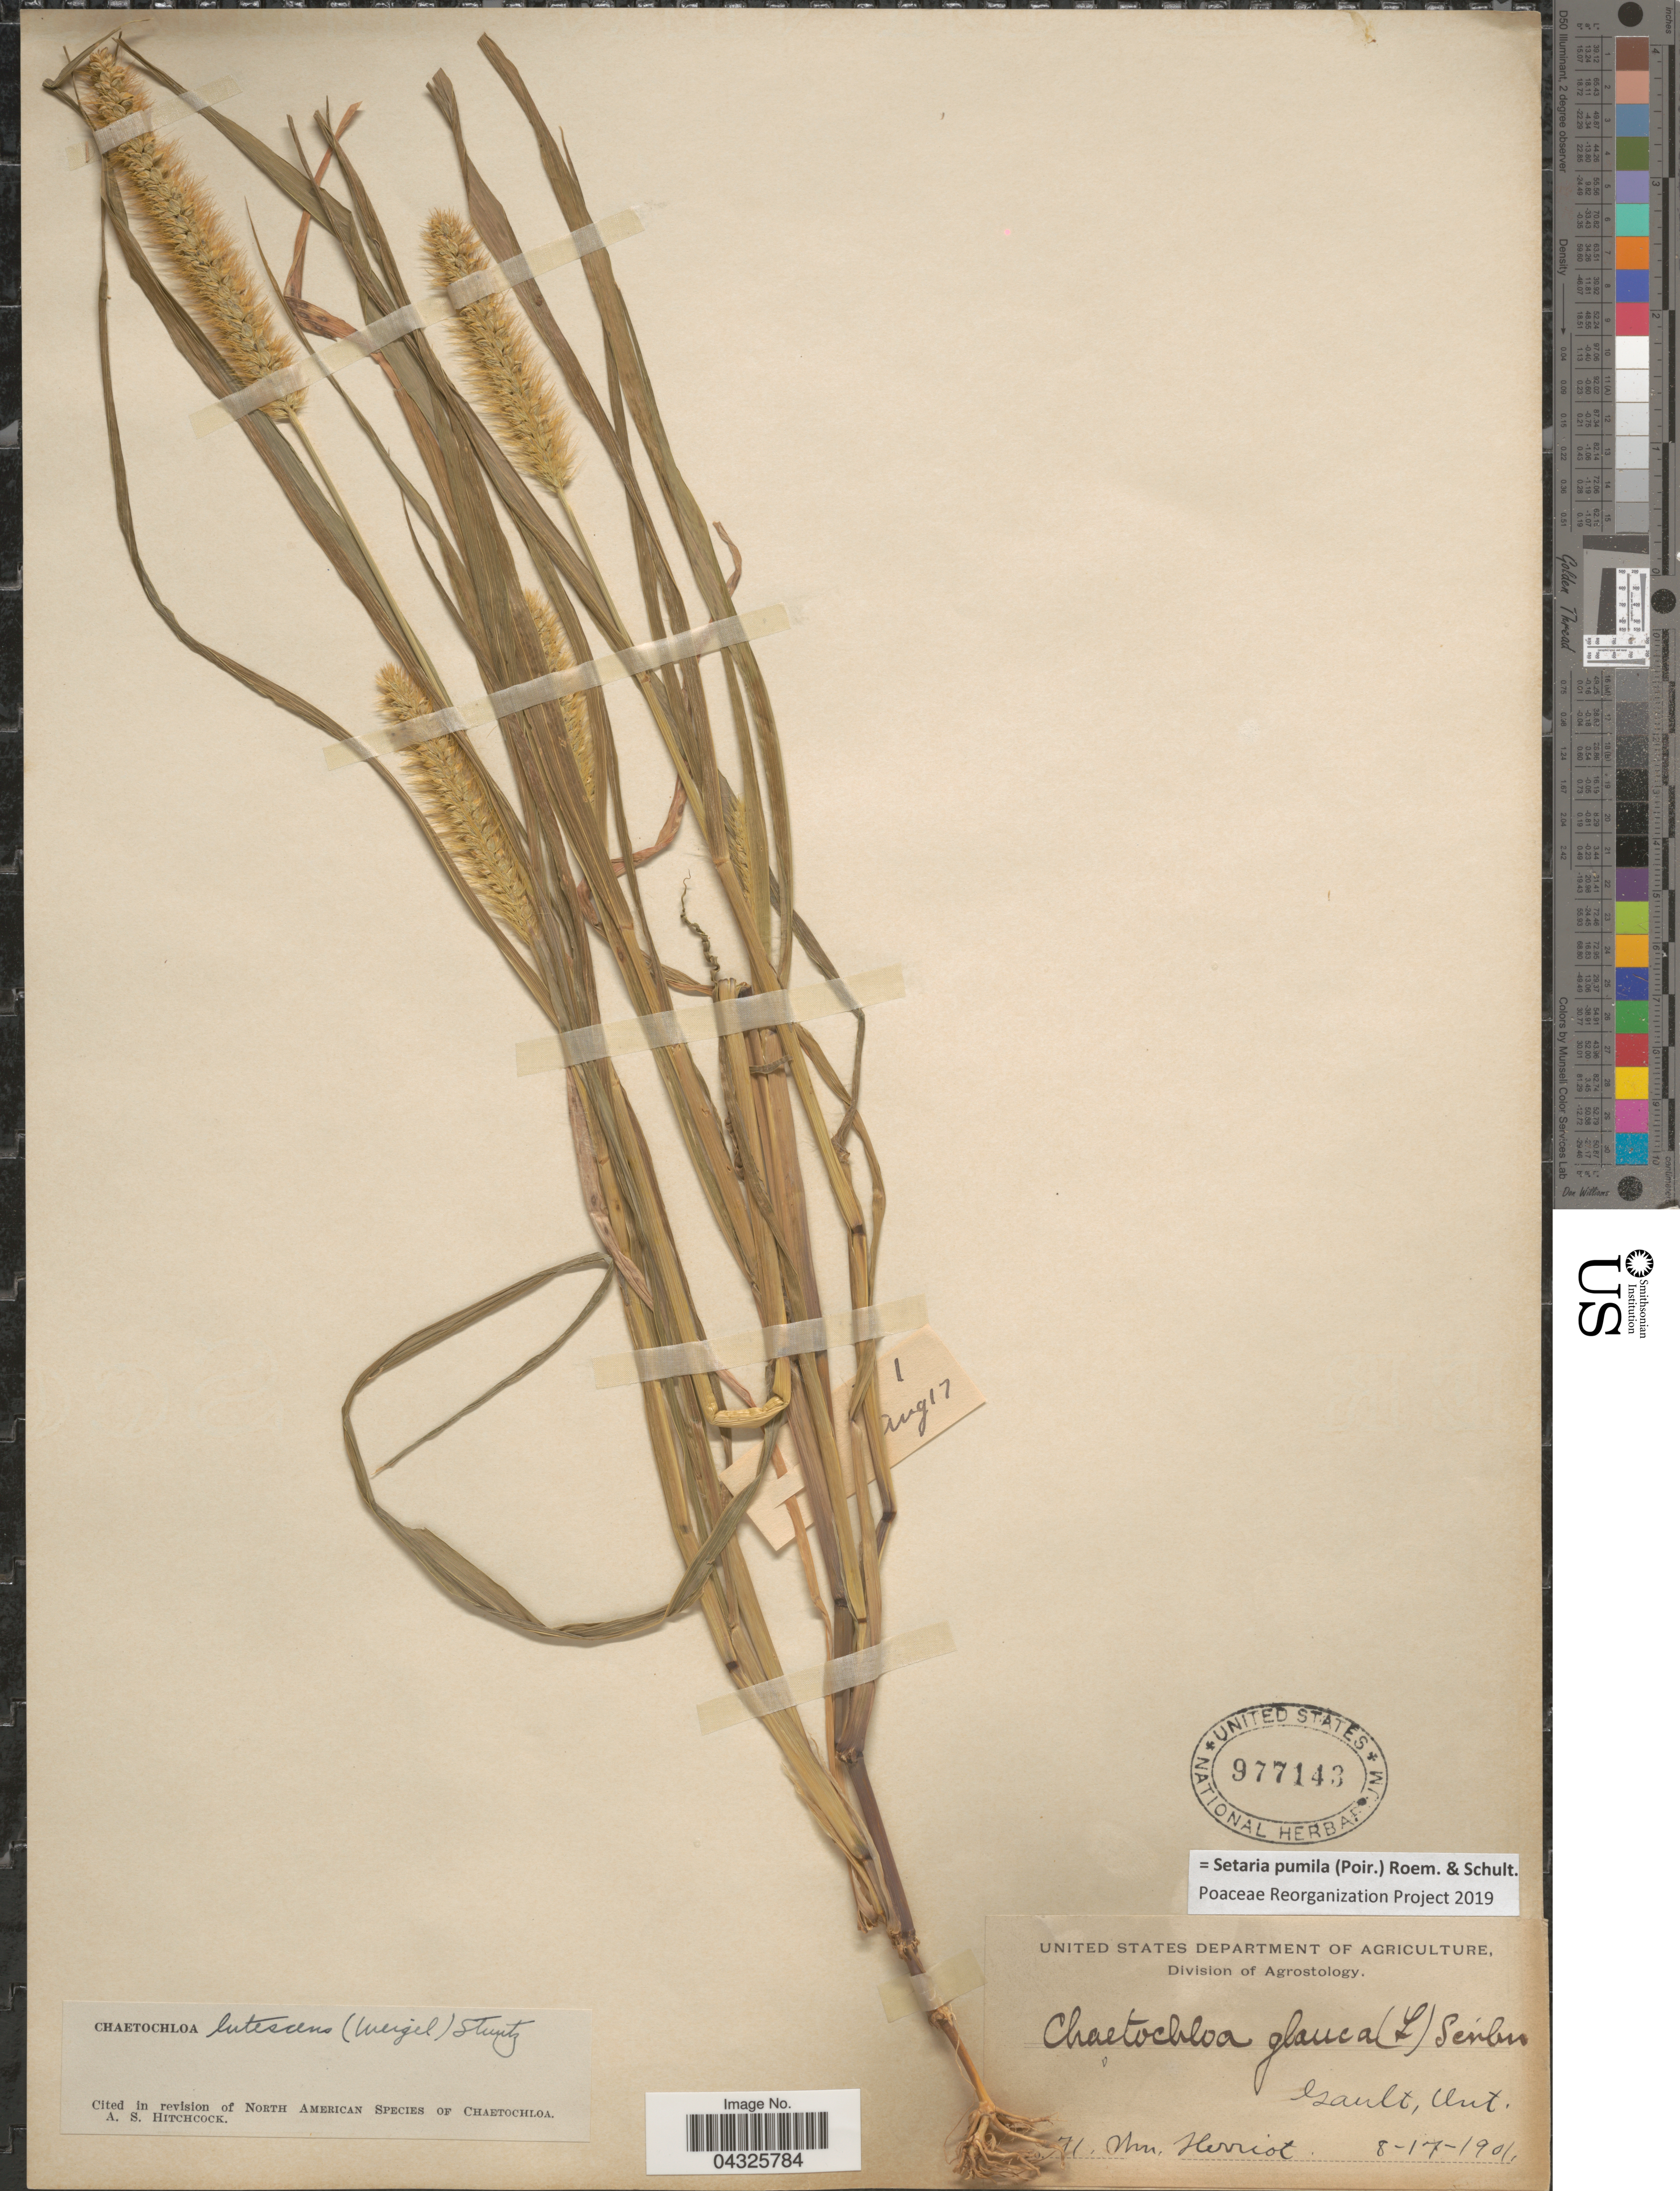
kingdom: Plantae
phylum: Tracheophyta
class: Liliopsida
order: Poales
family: Poaceae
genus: Setaria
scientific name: Setaria pumila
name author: (Poir.) Roem. & Schult.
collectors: W. Herriot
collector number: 71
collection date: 1901-08-17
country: Canada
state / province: Ontario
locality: Gault.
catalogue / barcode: US 977143